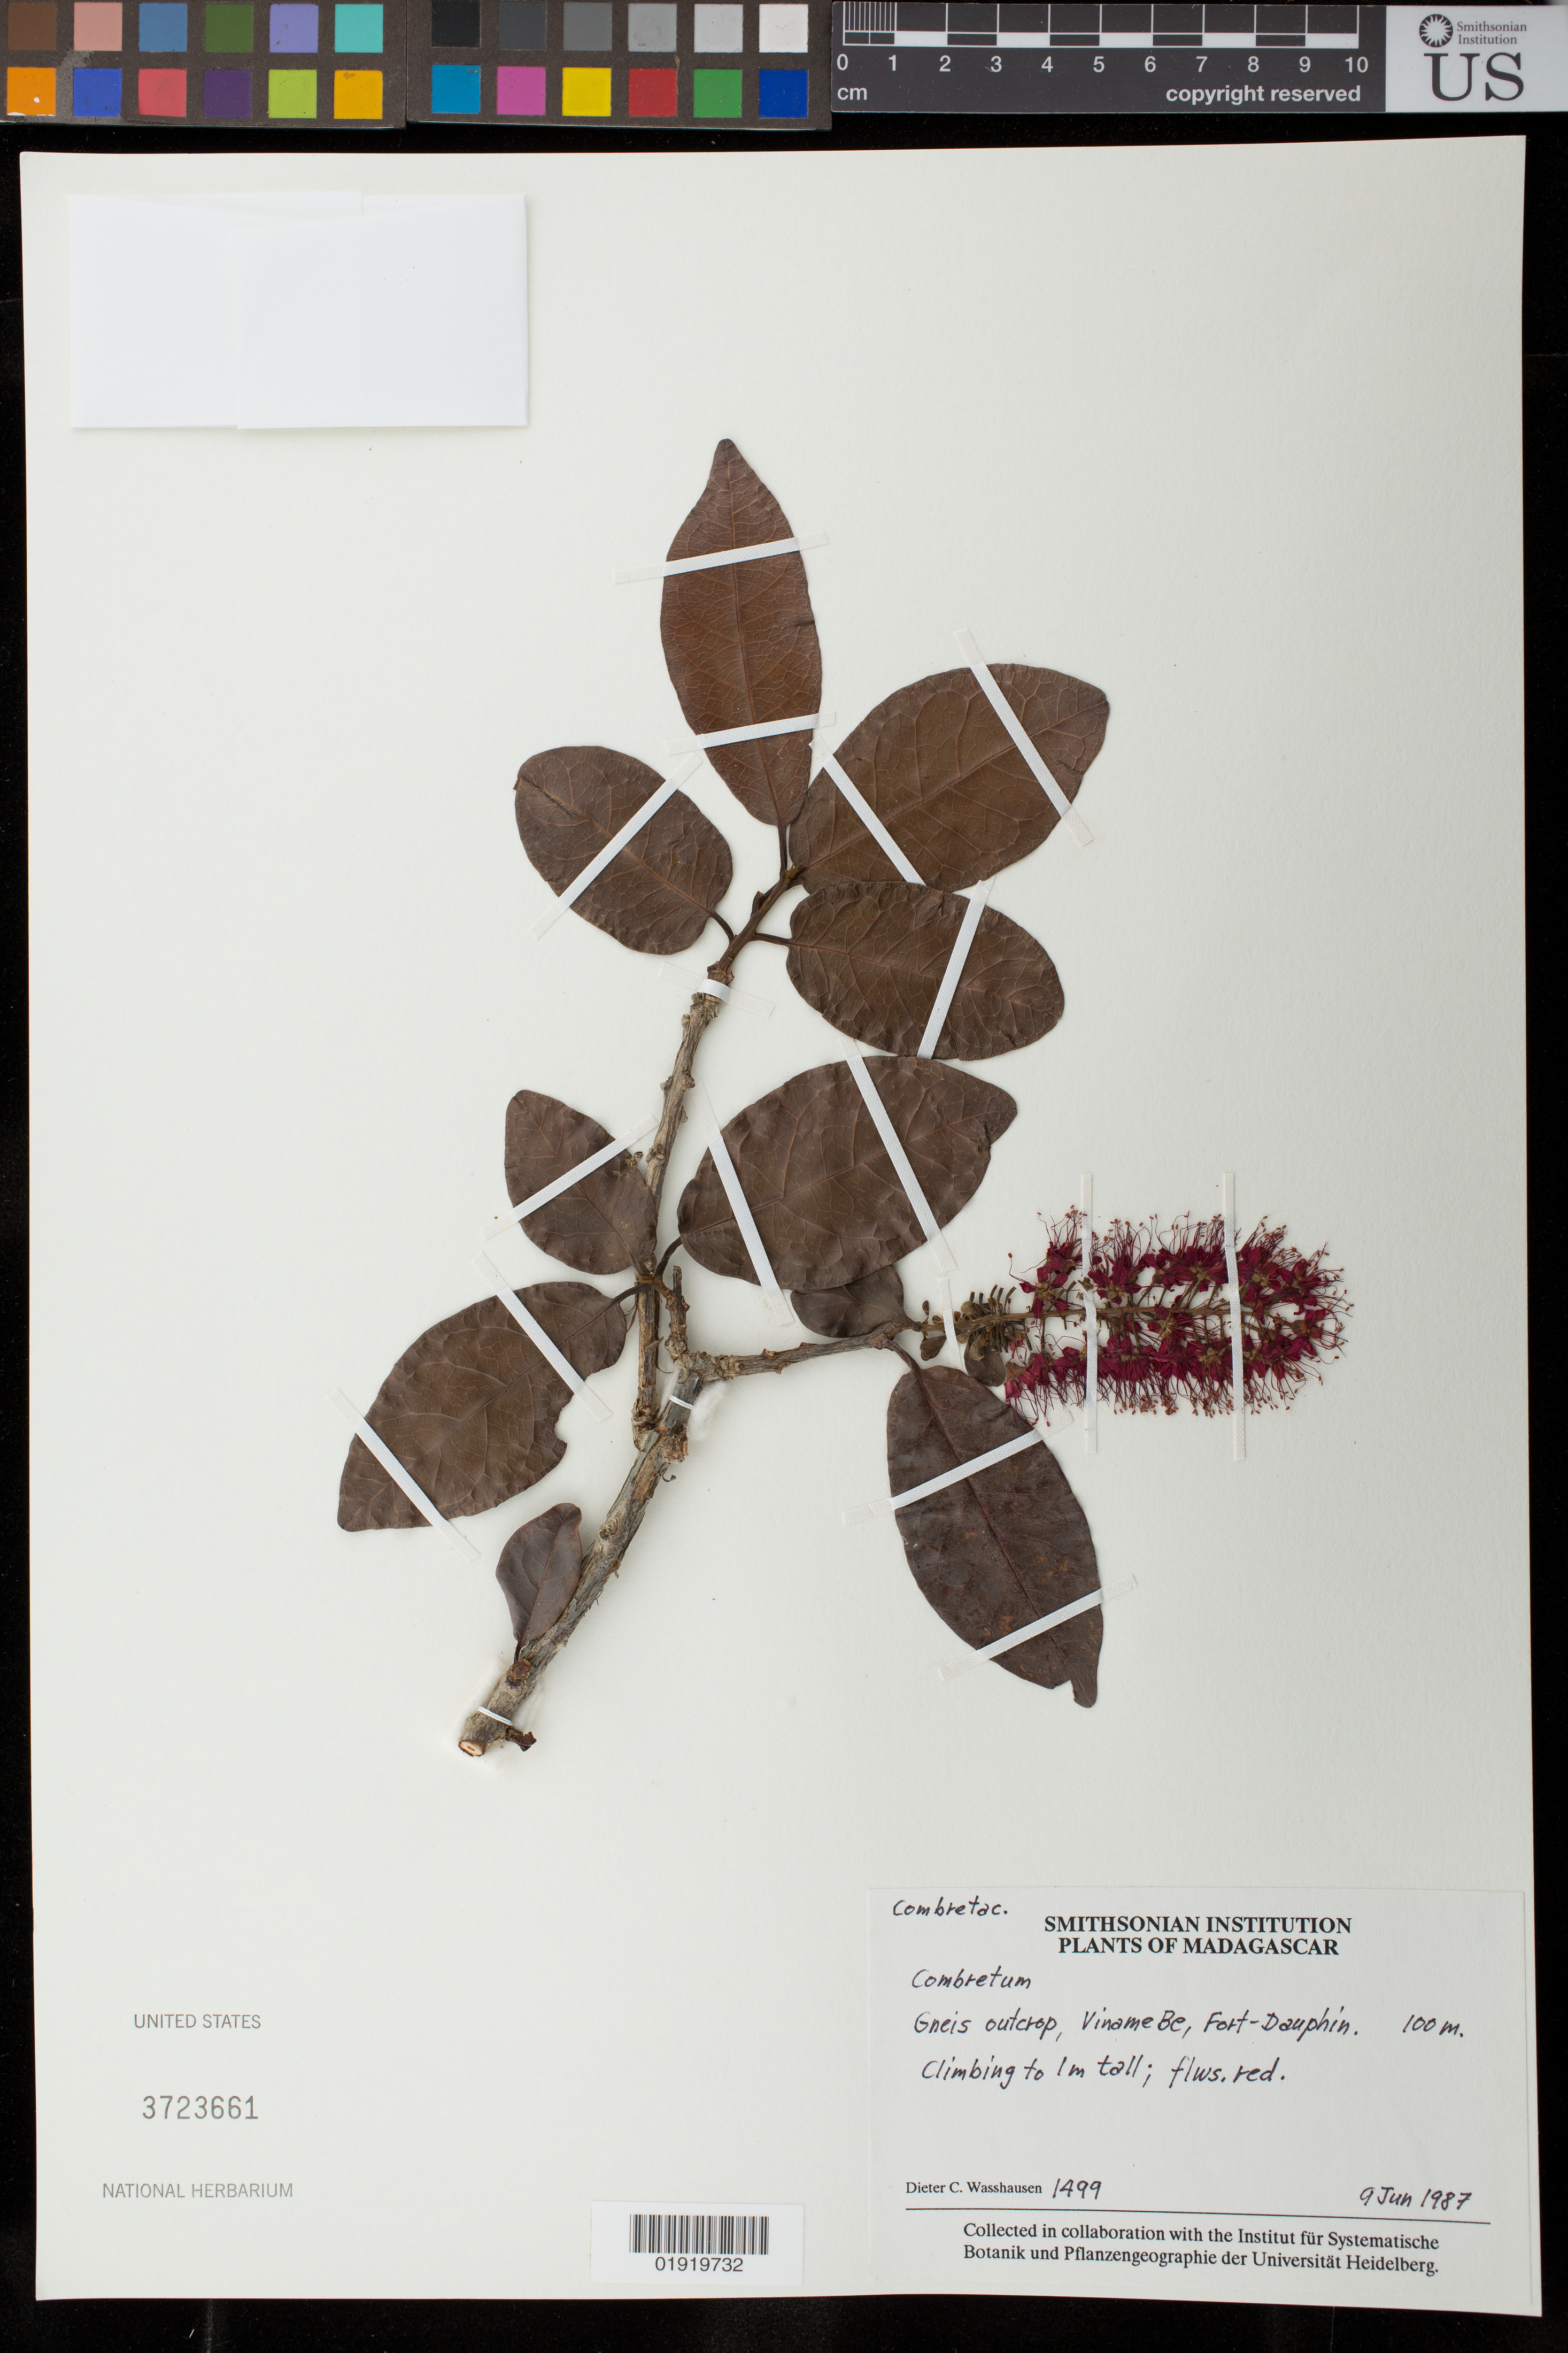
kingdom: Plantae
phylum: Tracheophyta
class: Magnoliopsida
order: Myrtales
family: Combretaceae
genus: Combretum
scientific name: Combretum sp.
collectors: D. C. Wasshausen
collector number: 1499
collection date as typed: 9 Jun 1987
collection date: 1987-06-09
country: Madagascar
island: Madagascar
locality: Viname Be, Fort-Dauphin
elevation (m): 100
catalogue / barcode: US 3723661